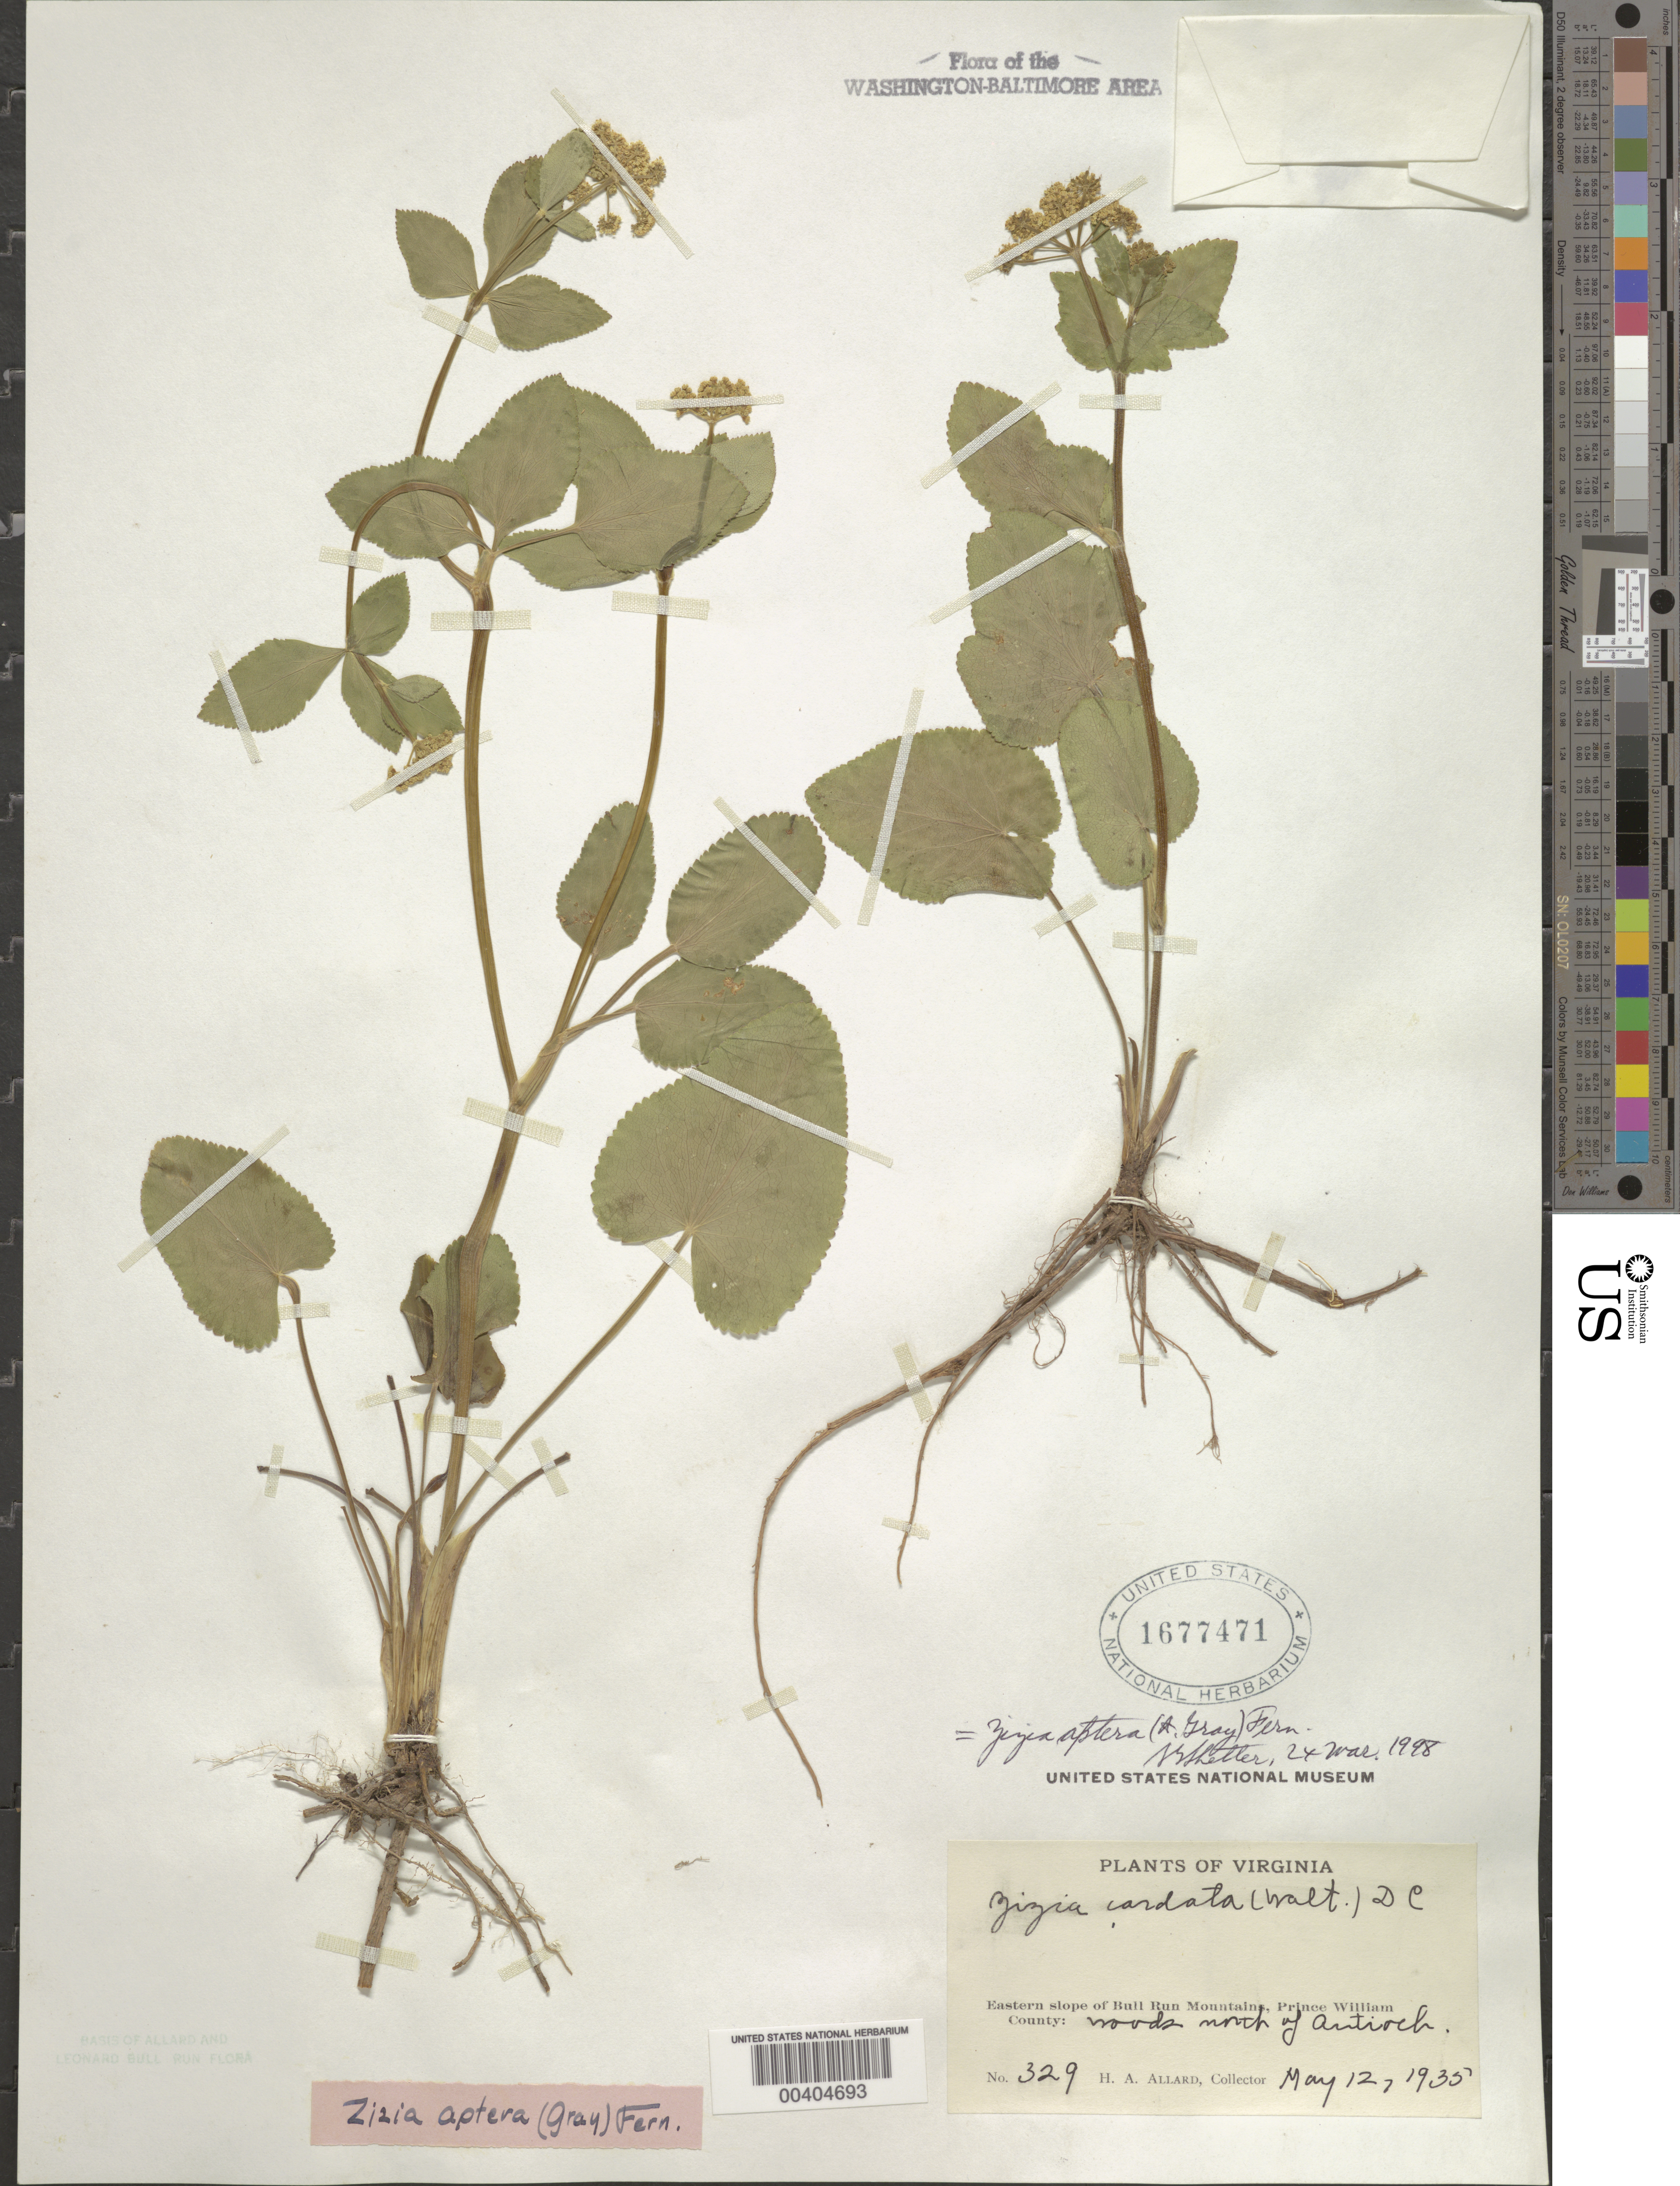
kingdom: Plantae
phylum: Tracheophyta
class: Magnoliopsida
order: Apiales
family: Apiaceae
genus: Zizia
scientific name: Zizia aptera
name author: (A. Gray) Fernald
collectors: H. A. Allard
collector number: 329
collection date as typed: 12 May 1935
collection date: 1935-05-12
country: United States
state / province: Virginia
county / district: Prince William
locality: N of Antioch, eastern slope of Bull Run Mts.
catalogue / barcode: US 1677471